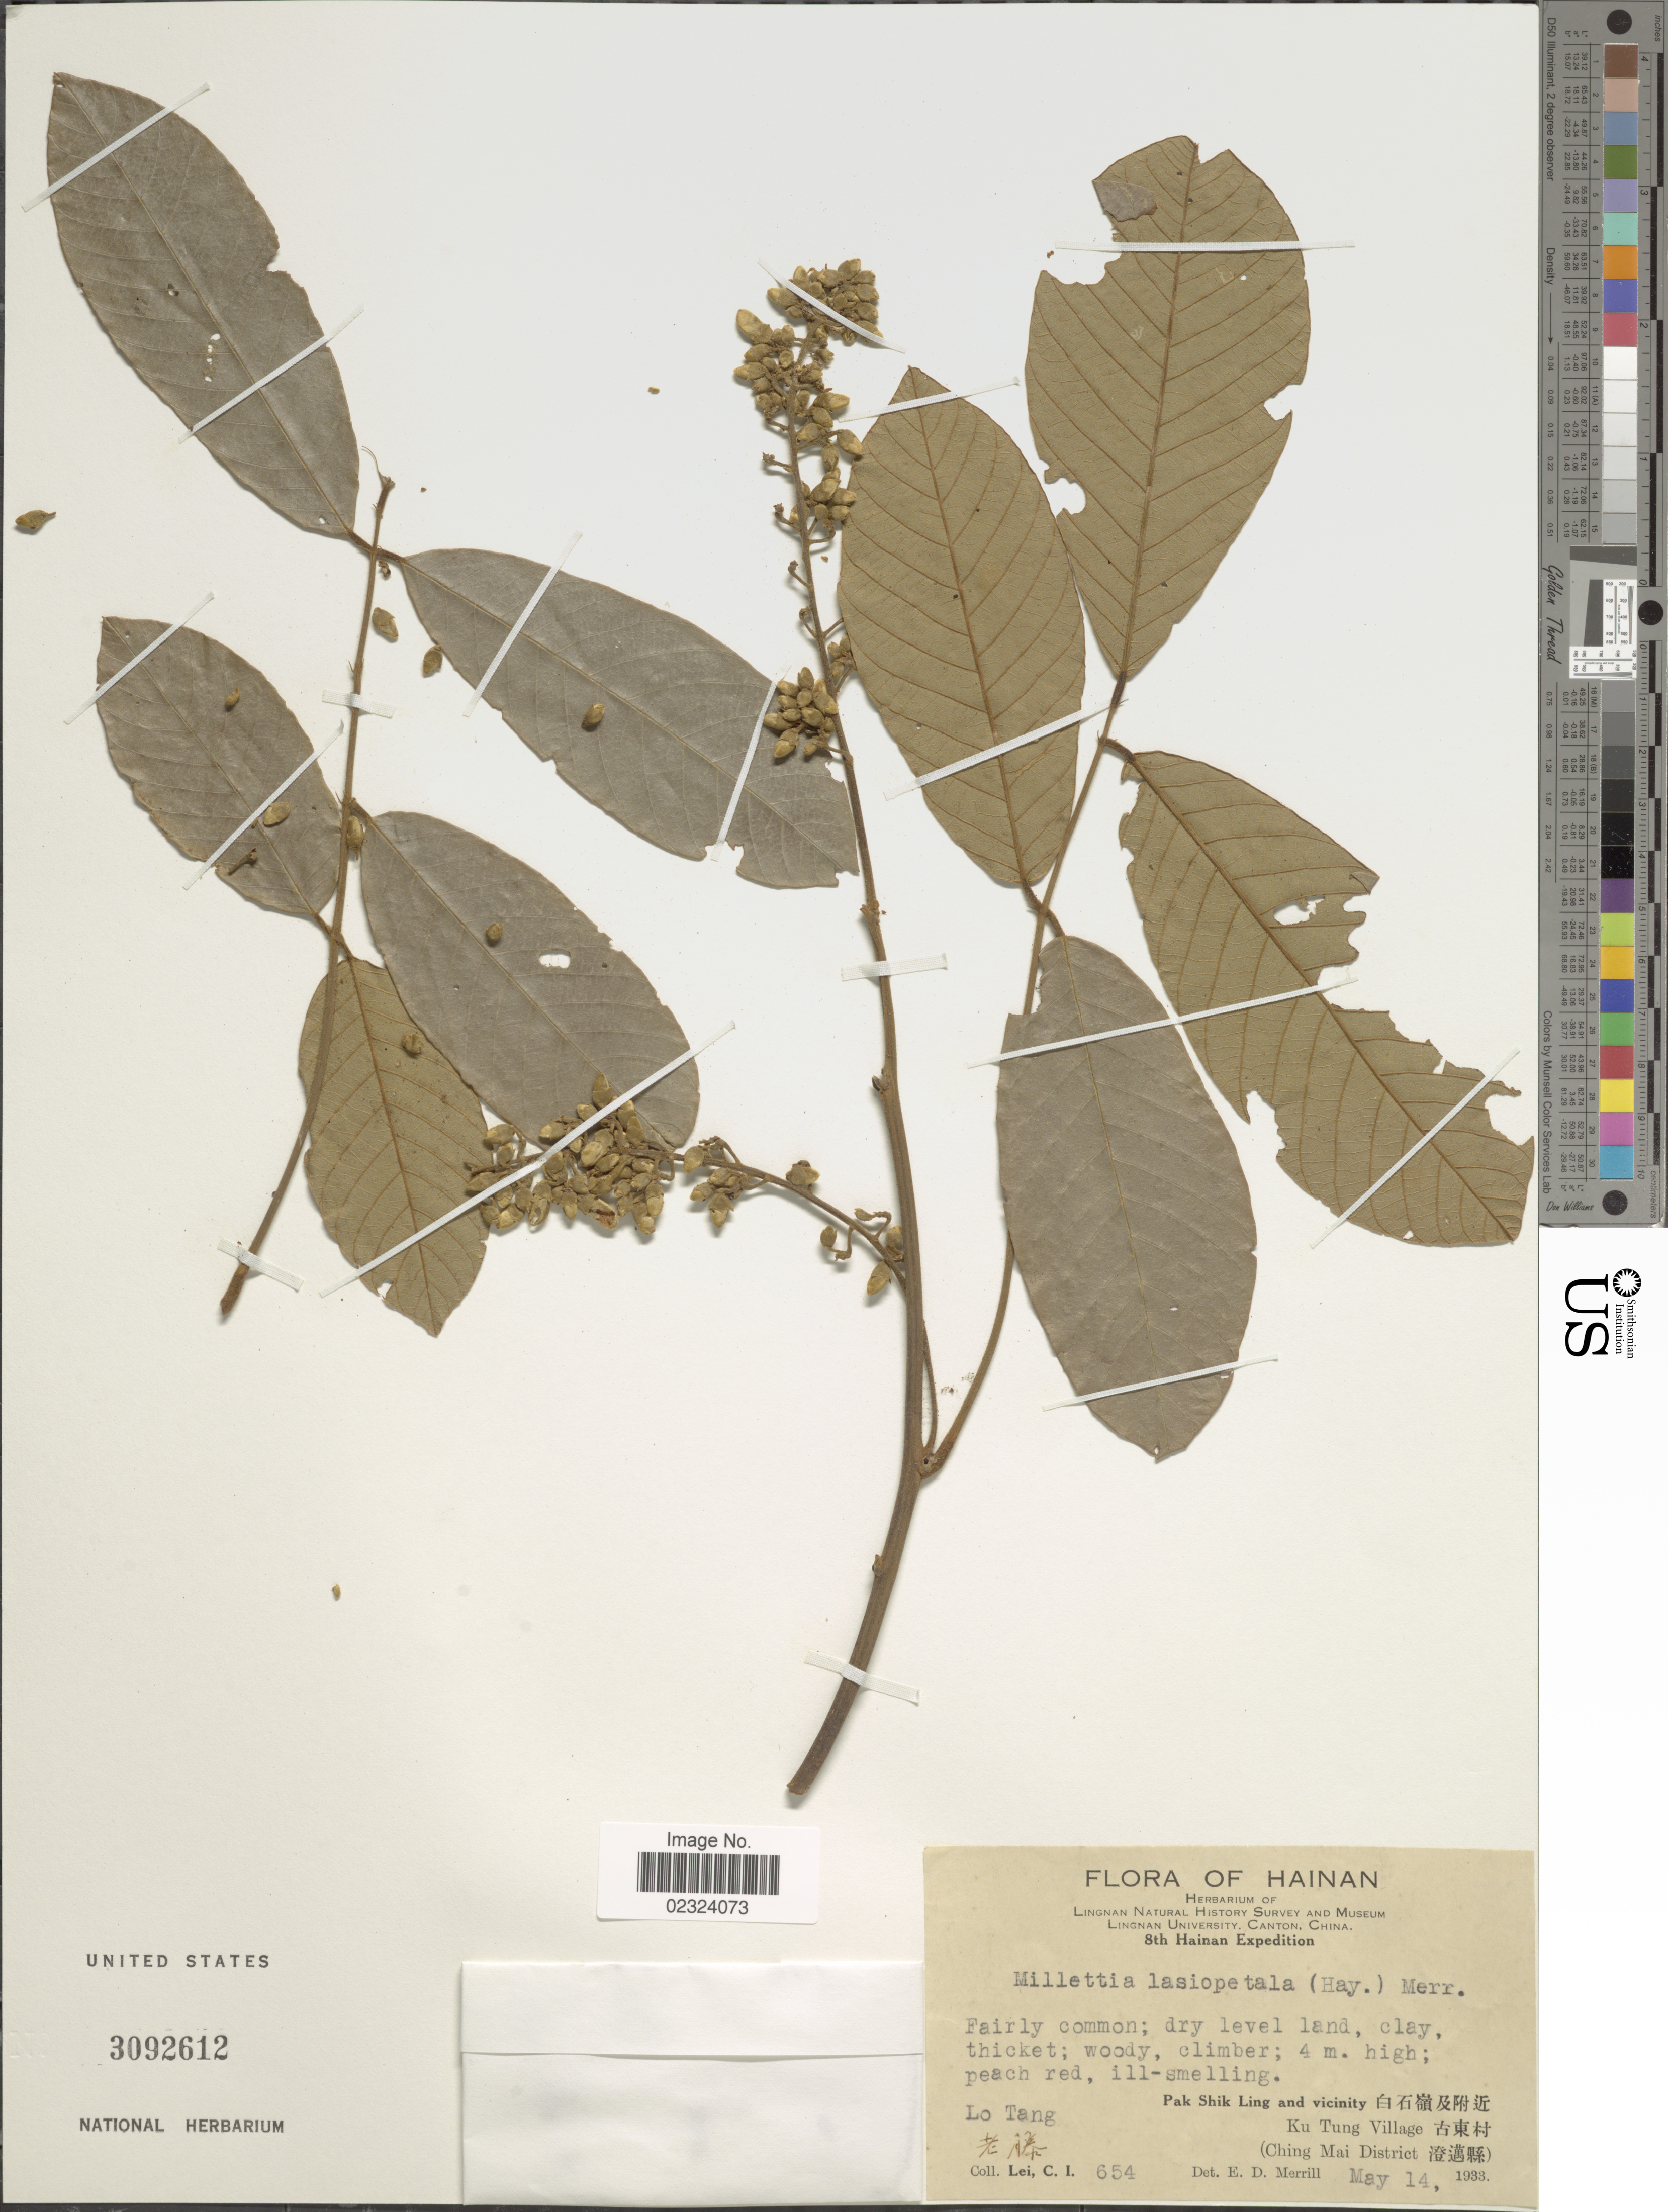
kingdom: Plantae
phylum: Tracheophyta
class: Magnoliopsida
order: Fabales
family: Fabaceae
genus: Millettia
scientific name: Millettia lasiopetala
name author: (Hayata) Merr.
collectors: C. I. Lei & Lo Tang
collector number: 654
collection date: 1933-05-14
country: China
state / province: Hainan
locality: Pak Shik Ling and vicinity. Ku Tung Village. (Ching Mai District). Lo Tang.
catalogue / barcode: US 3092612